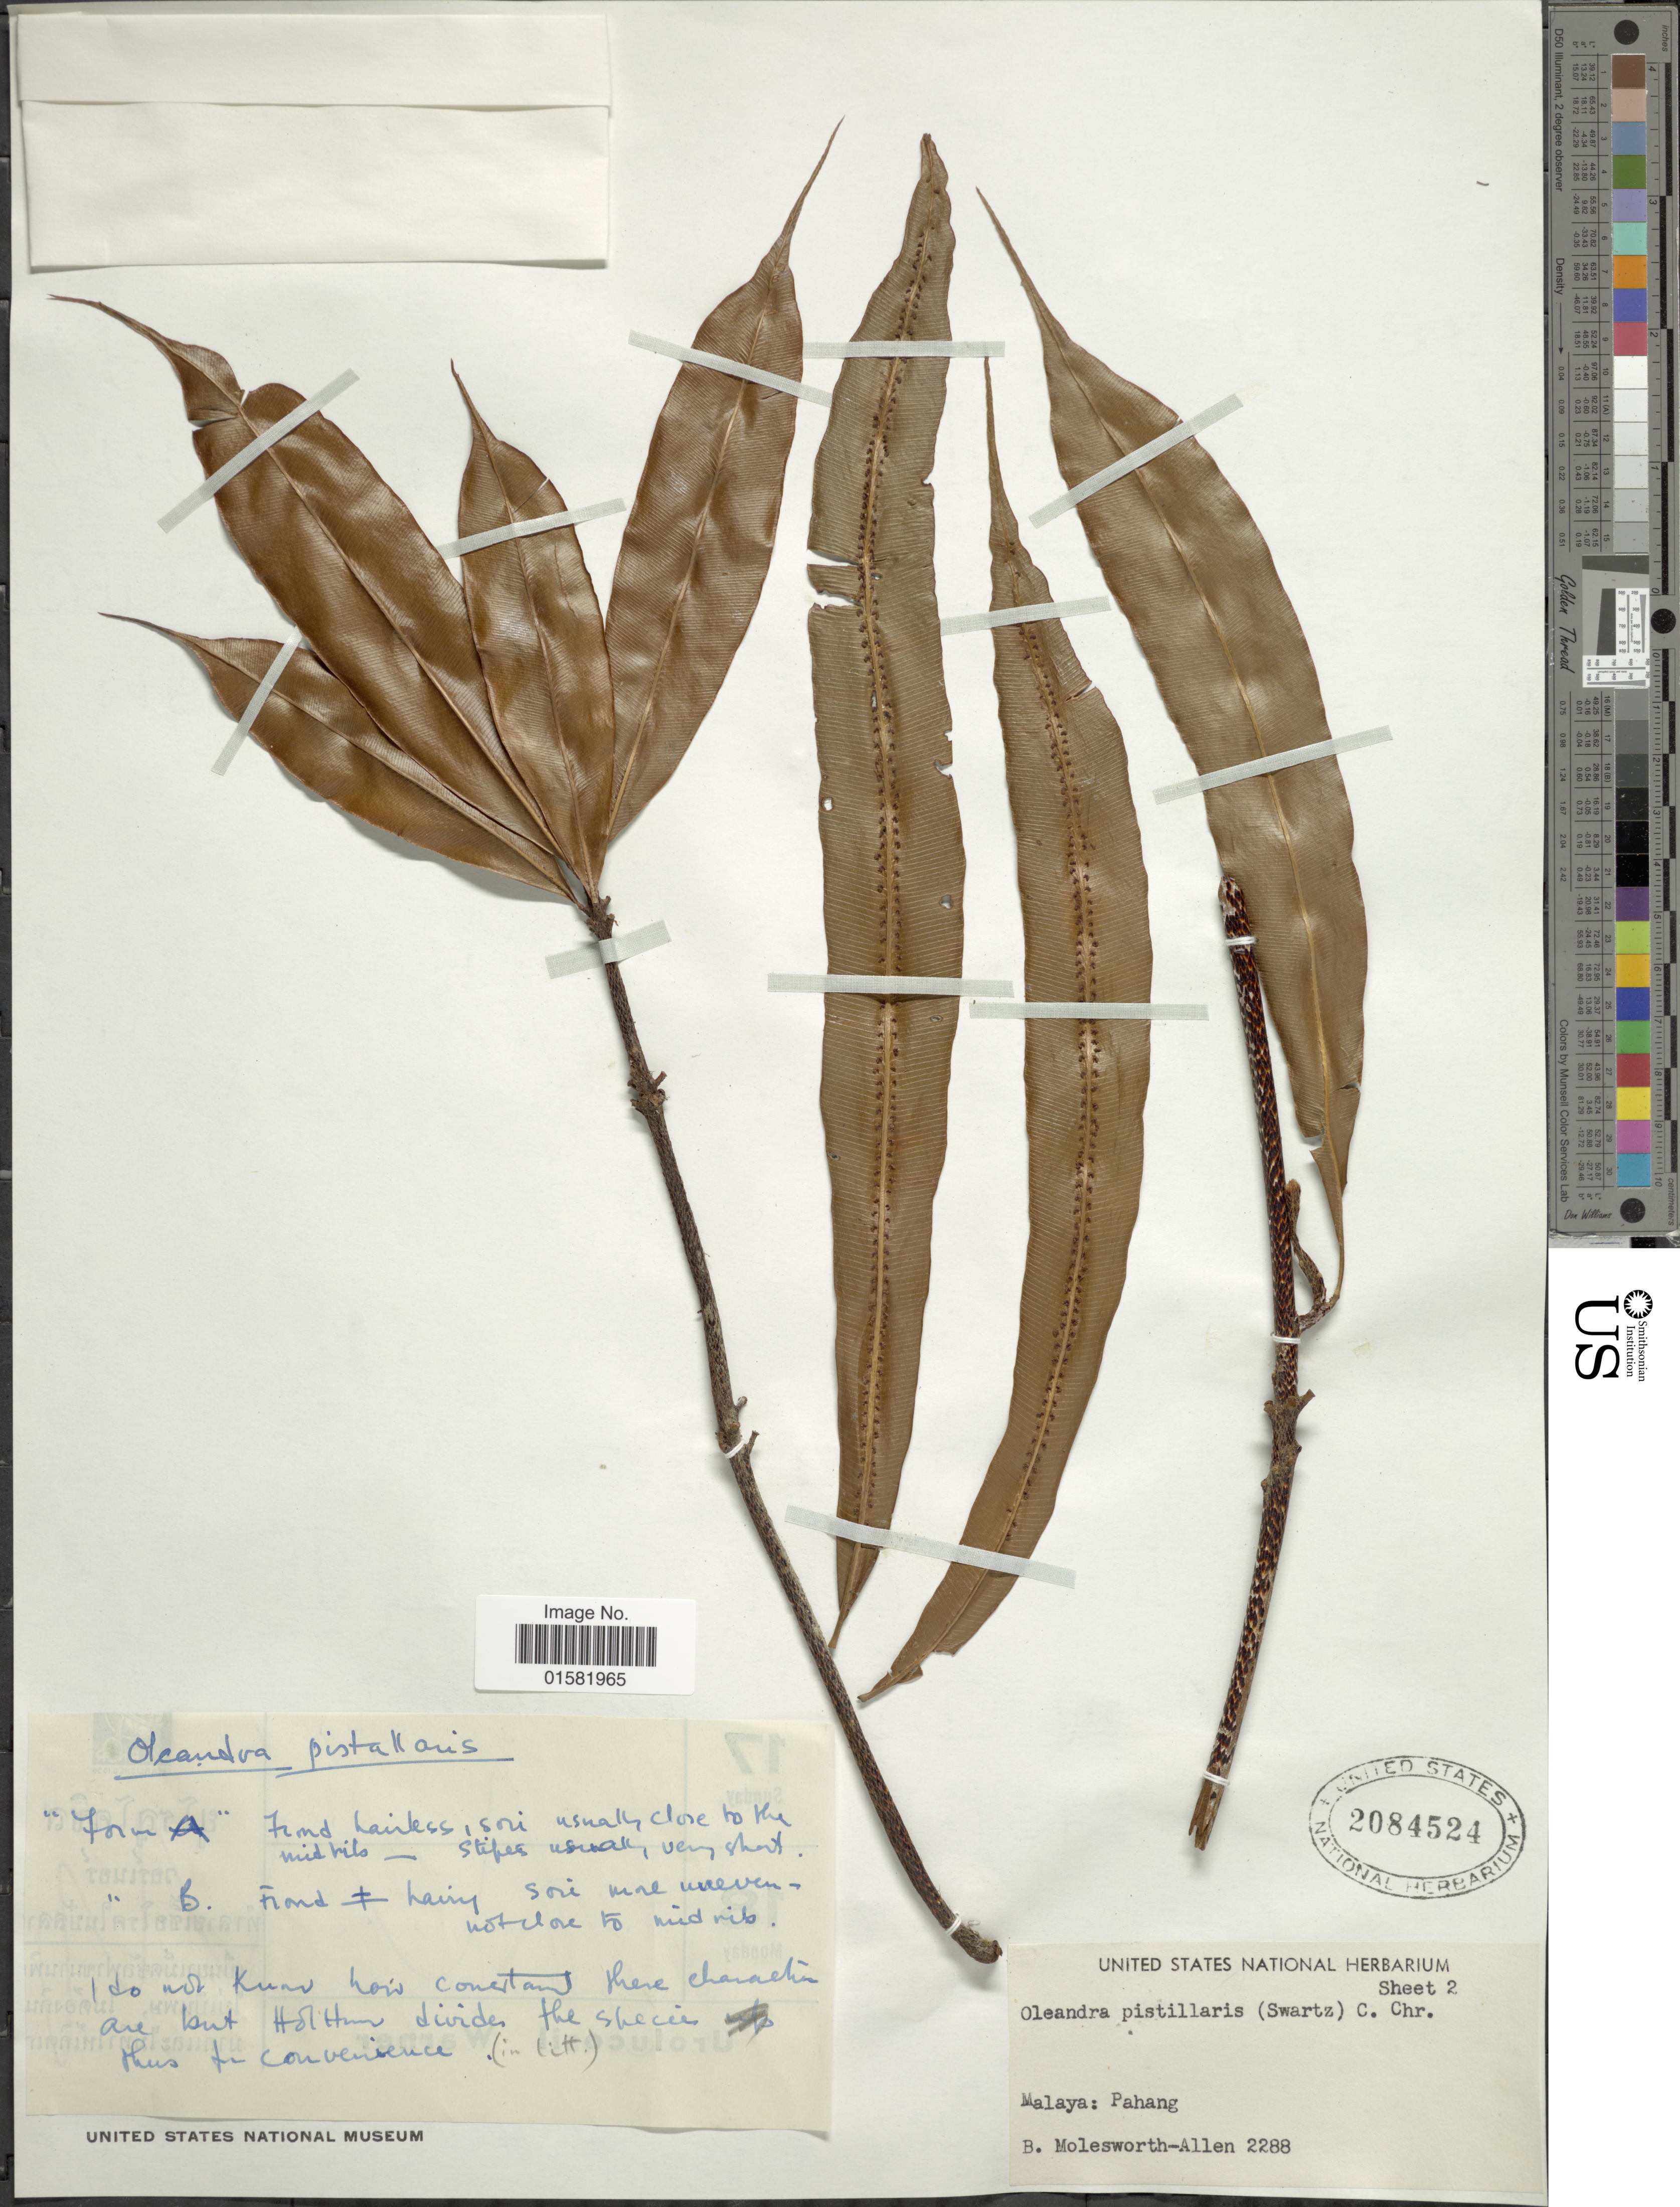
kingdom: Plantae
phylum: Tracheophyta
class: Polypodiopsida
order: Polypodiales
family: Oleandraceae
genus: Oleandra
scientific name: Oleandra pistillaris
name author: (Sw.) C. Chr.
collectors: B. E. G. Molesworth-Allen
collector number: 2288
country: Malaysia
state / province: Pahang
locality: Malaya: Pahang.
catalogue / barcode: US 2084524